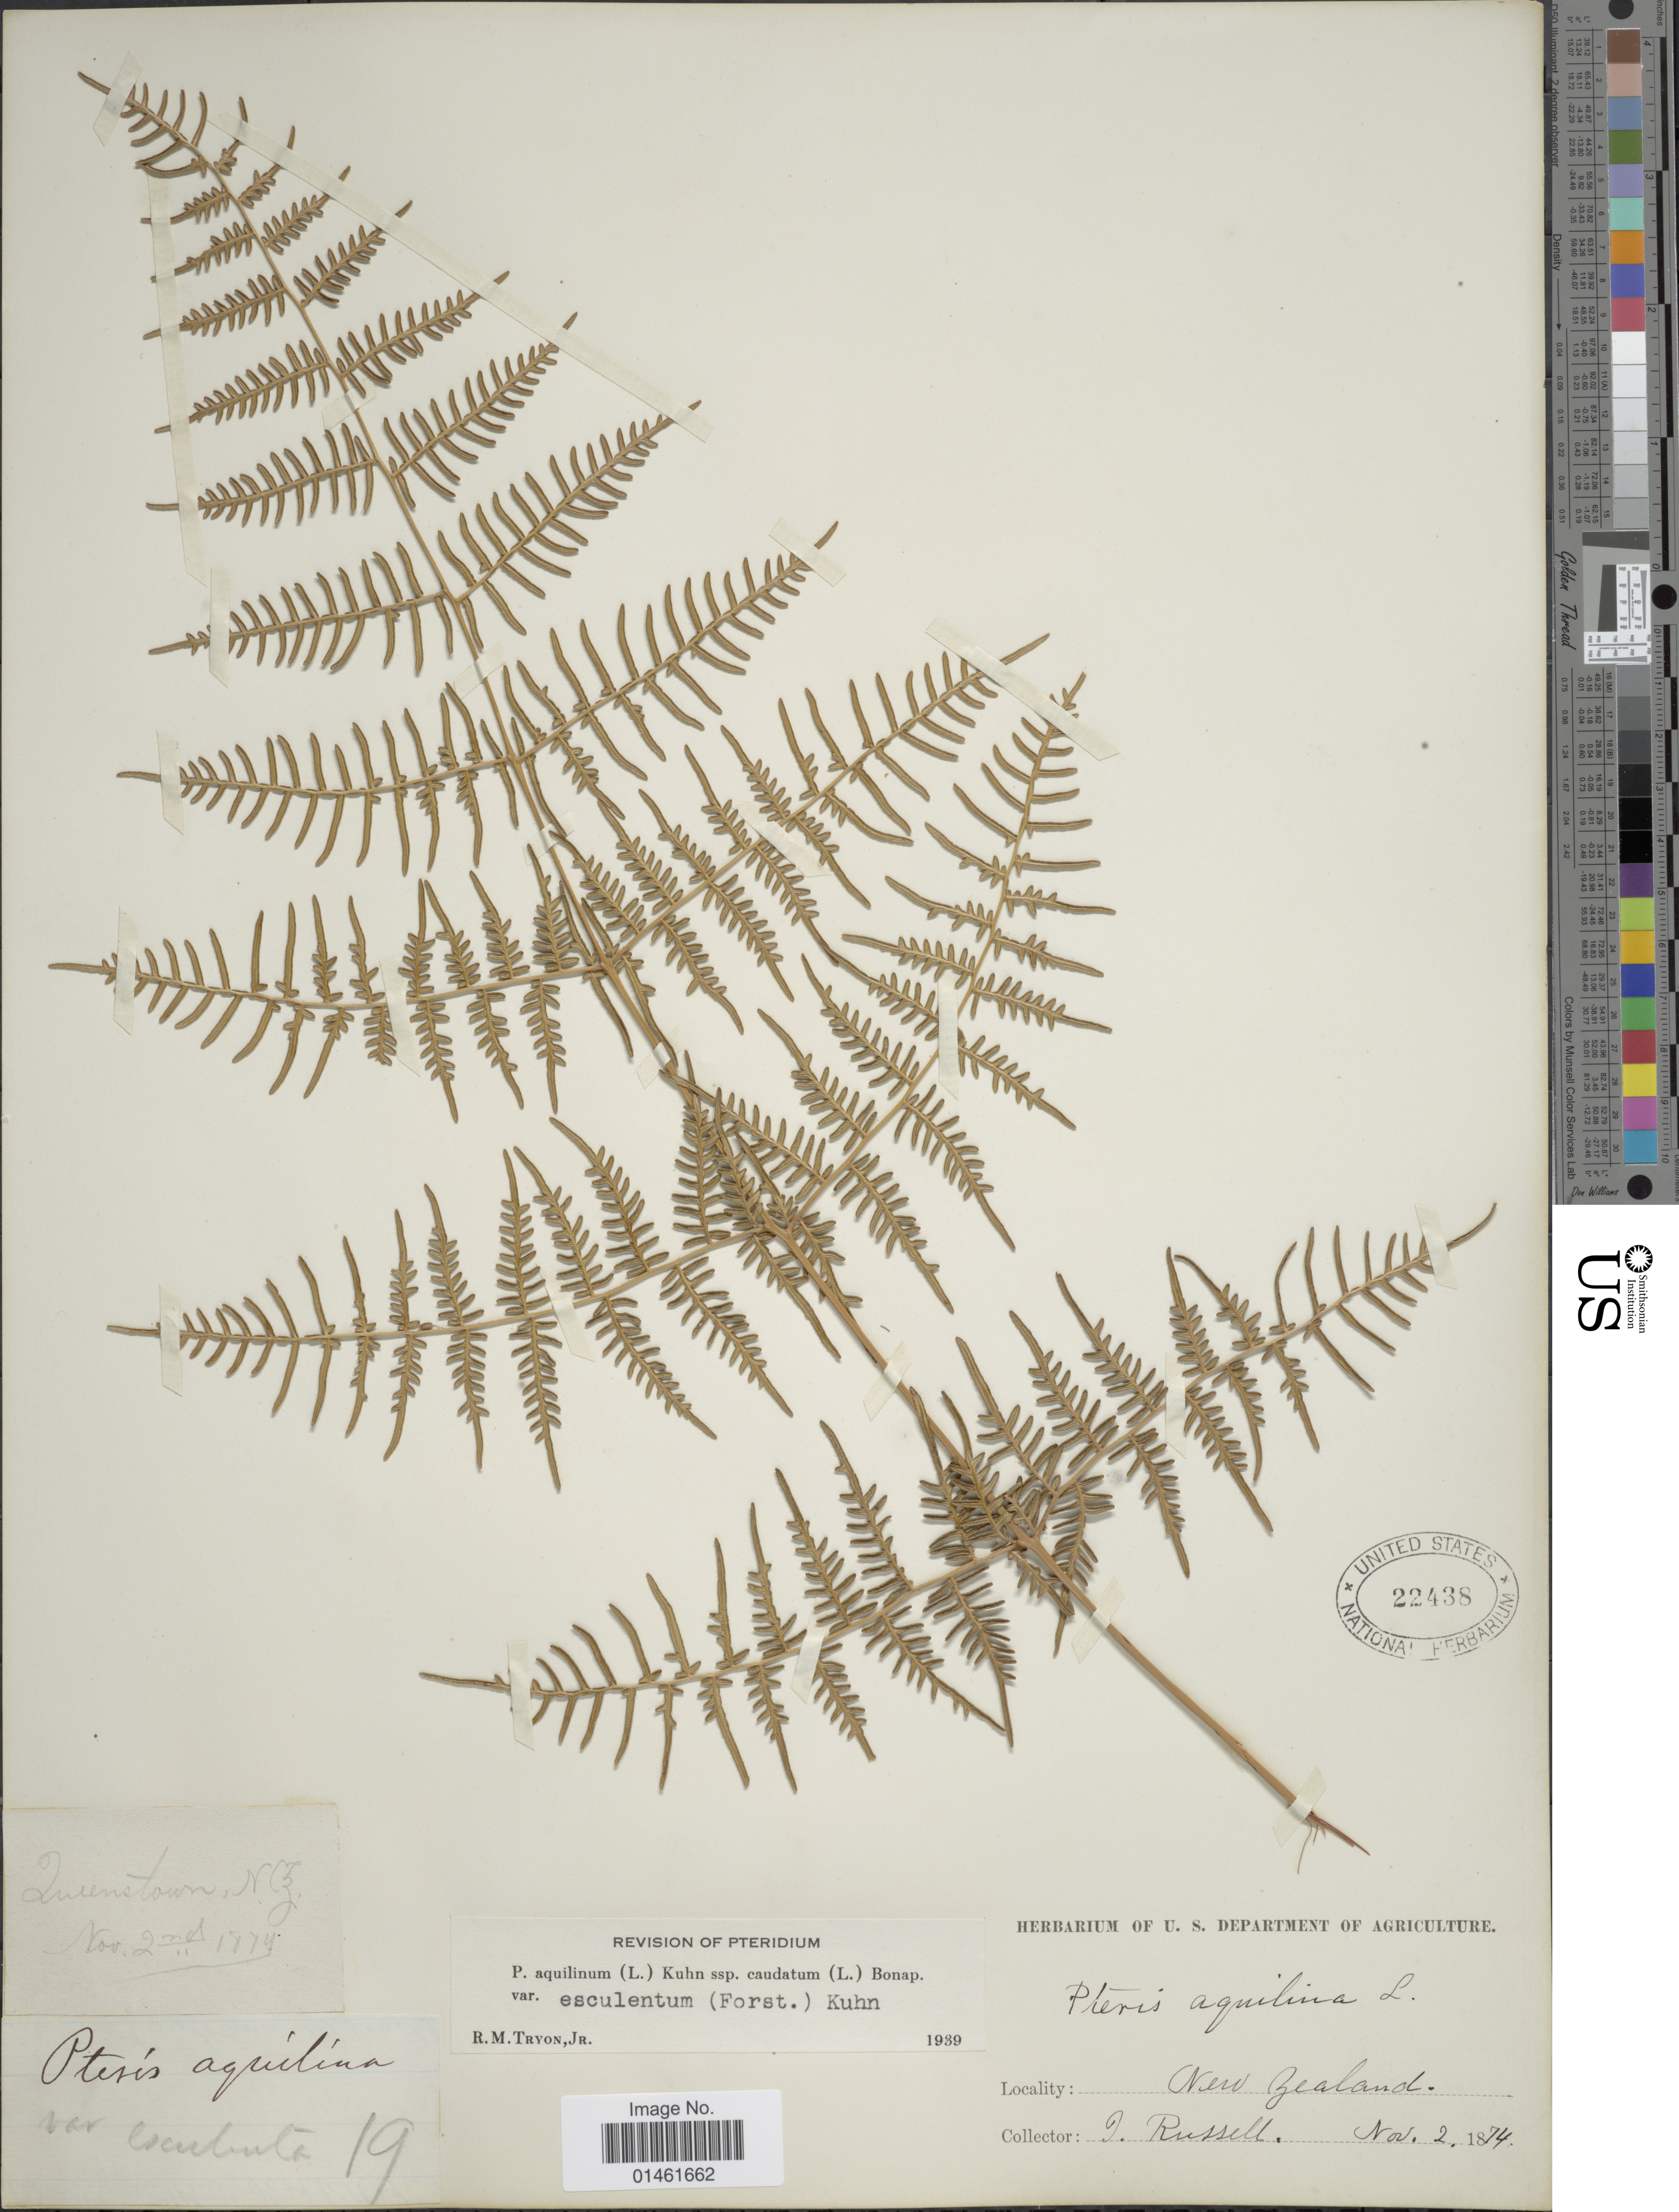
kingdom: Plantae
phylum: Tracheophyta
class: Polypodiopsida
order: Polypodiales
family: Dennstaedtiaceae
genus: Pteridium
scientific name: Pteridium esculentum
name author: (G. Forst.) Cockayne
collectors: I. C. Russell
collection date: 1874-11-02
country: New Zealand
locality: New Zealand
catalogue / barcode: US 22438